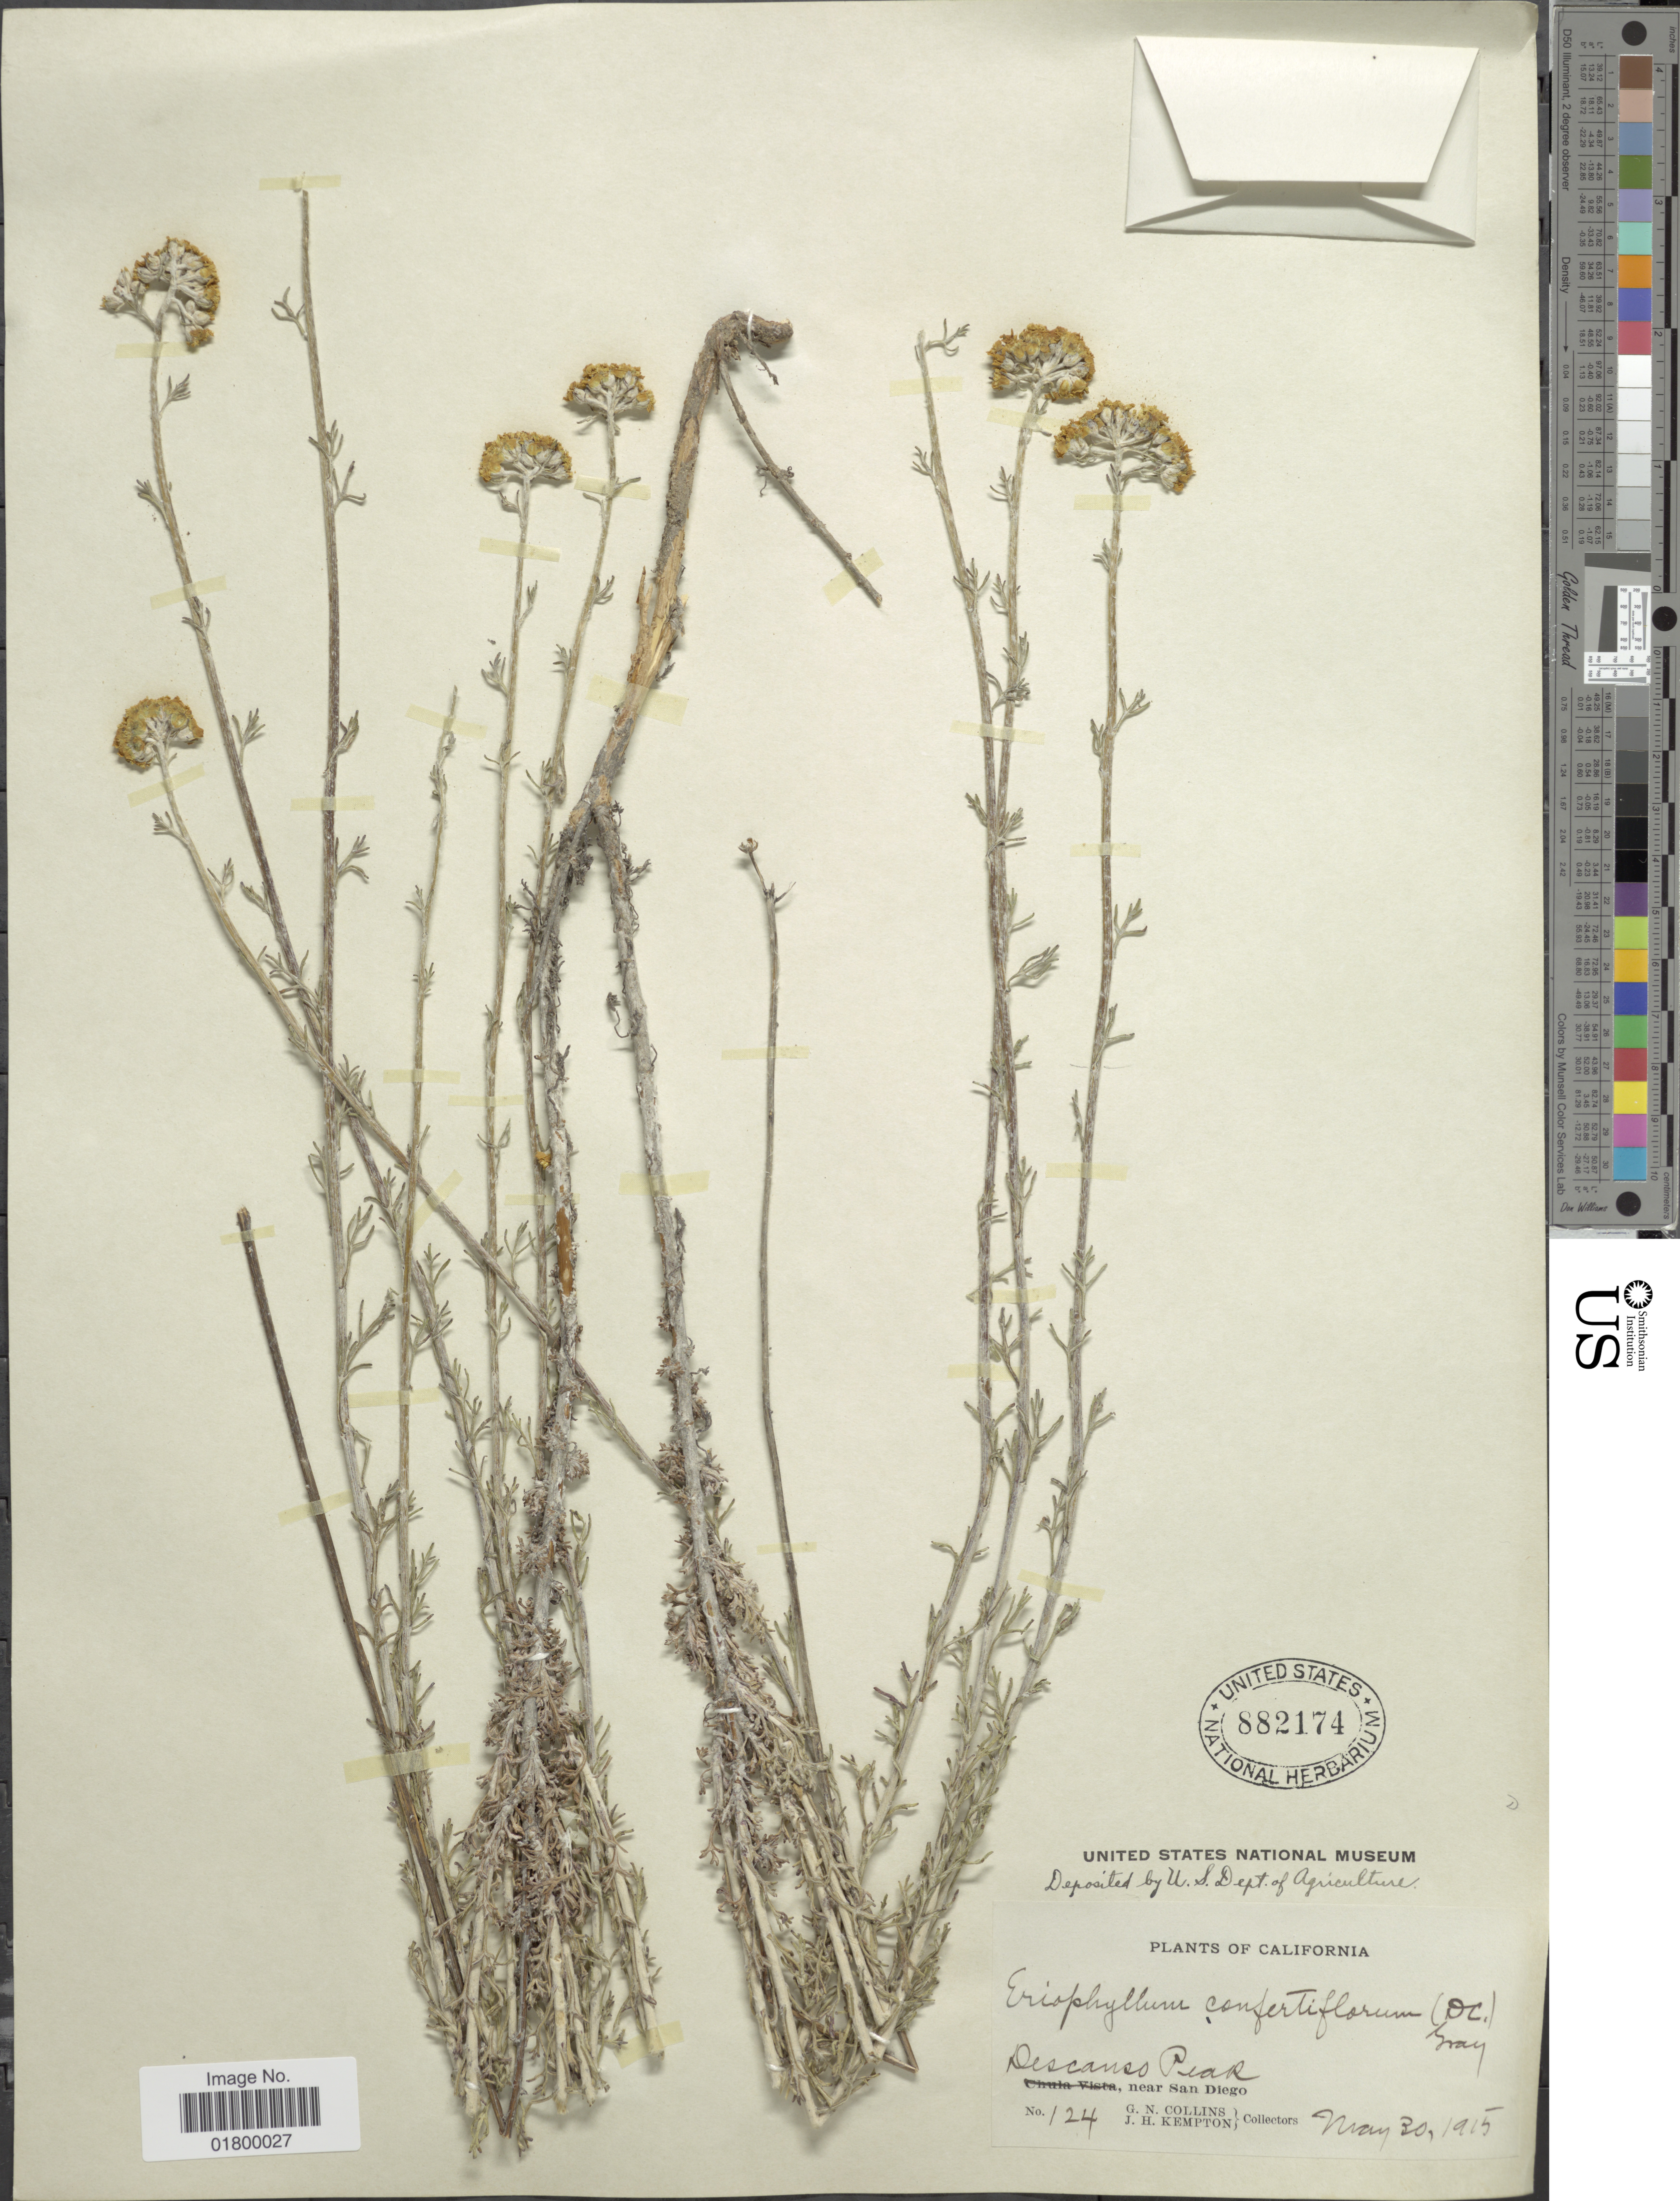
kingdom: Plantae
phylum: Tracheophyta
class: Magnoliopsida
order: Asterales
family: Asteraceae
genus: Eriophyllum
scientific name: Eriophyllum confertiflorum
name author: (DC.) A. Gray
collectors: G. Collins & J. H. Kempton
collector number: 124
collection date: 1915-05-30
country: United States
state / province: California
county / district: San Diego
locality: Descanso Peak, near San Diego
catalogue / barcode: US 882174